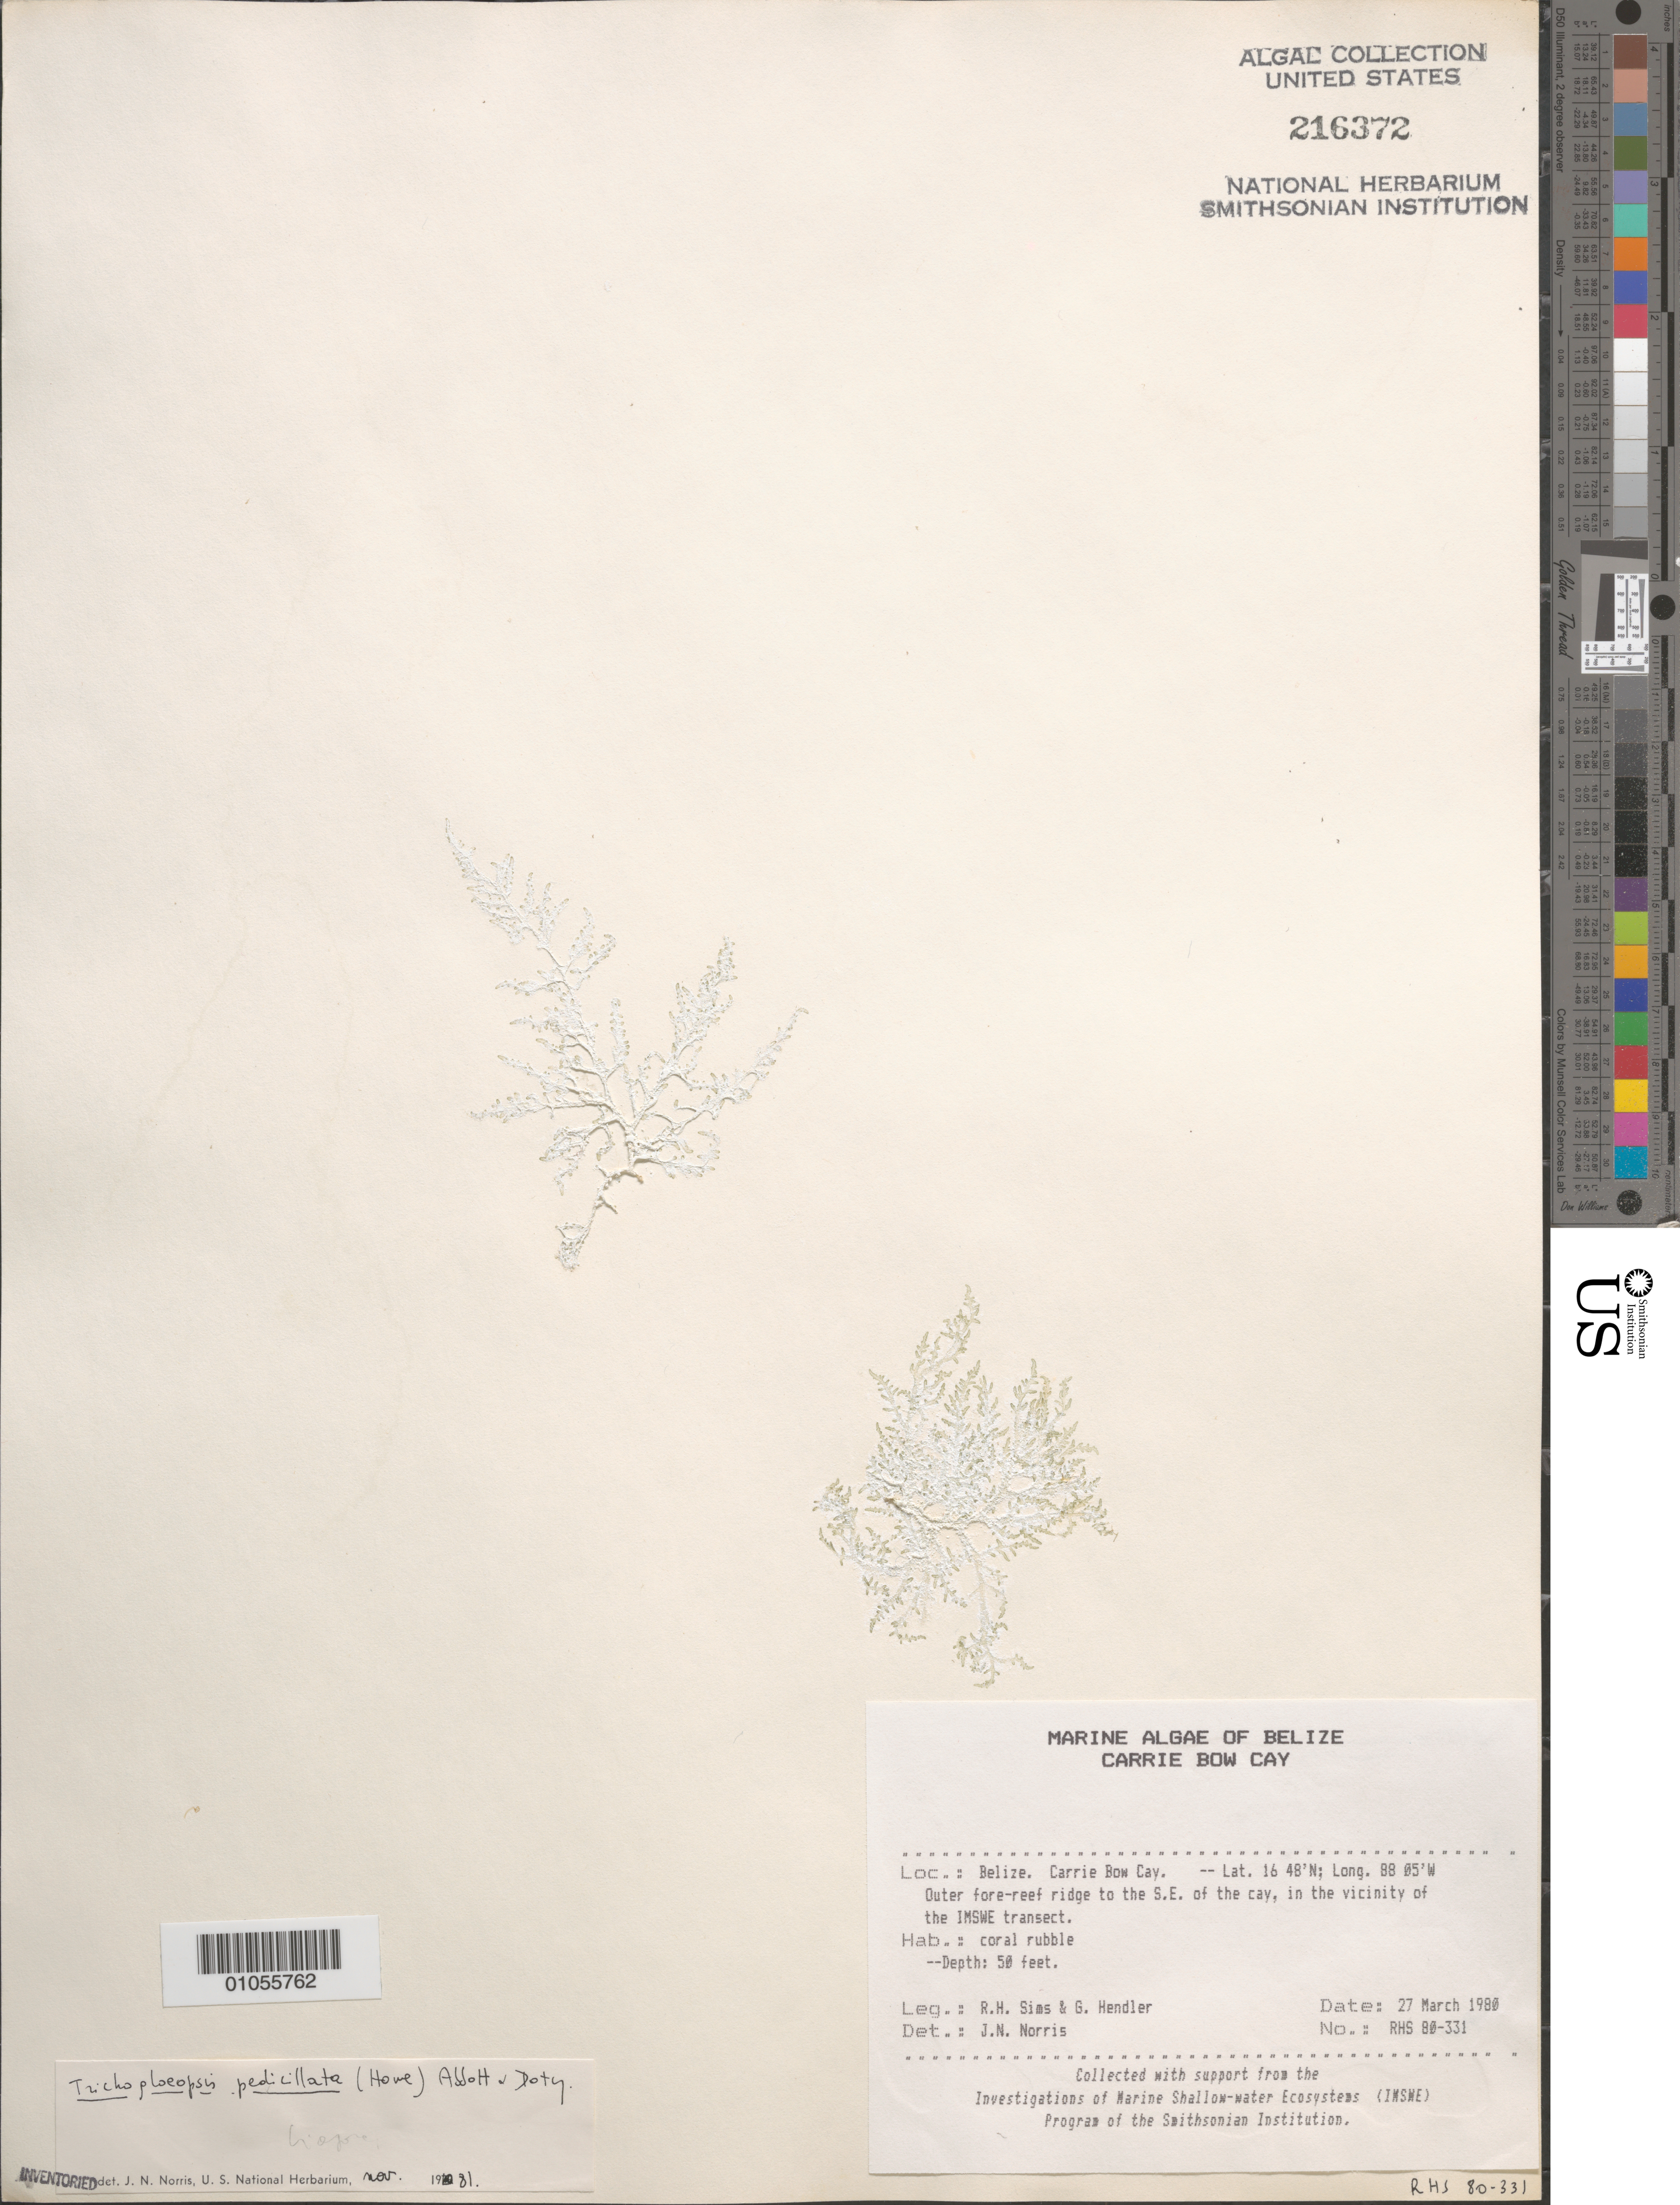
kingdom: Plantae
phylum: Rhodophyta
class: Florideophyceae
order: Nemaliales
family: Liagoraceae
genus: Trichogloeopsis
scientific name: Trichogloeopsis pedicellata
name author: (M. Howe in Britton & Millsp.) I.A. Abbott & Doty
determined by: Norris, James N.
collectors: R. H. Sims & G. Hendler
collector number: RHS 80-331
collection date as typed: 27 Mar 1980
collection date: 1980-03-27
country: Belize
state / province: Stann Creek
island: Carrie Bow Cay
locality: Southeast of Carrie Bow Cay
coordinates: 16 48'N, 88 05'W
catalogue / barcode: US 216372